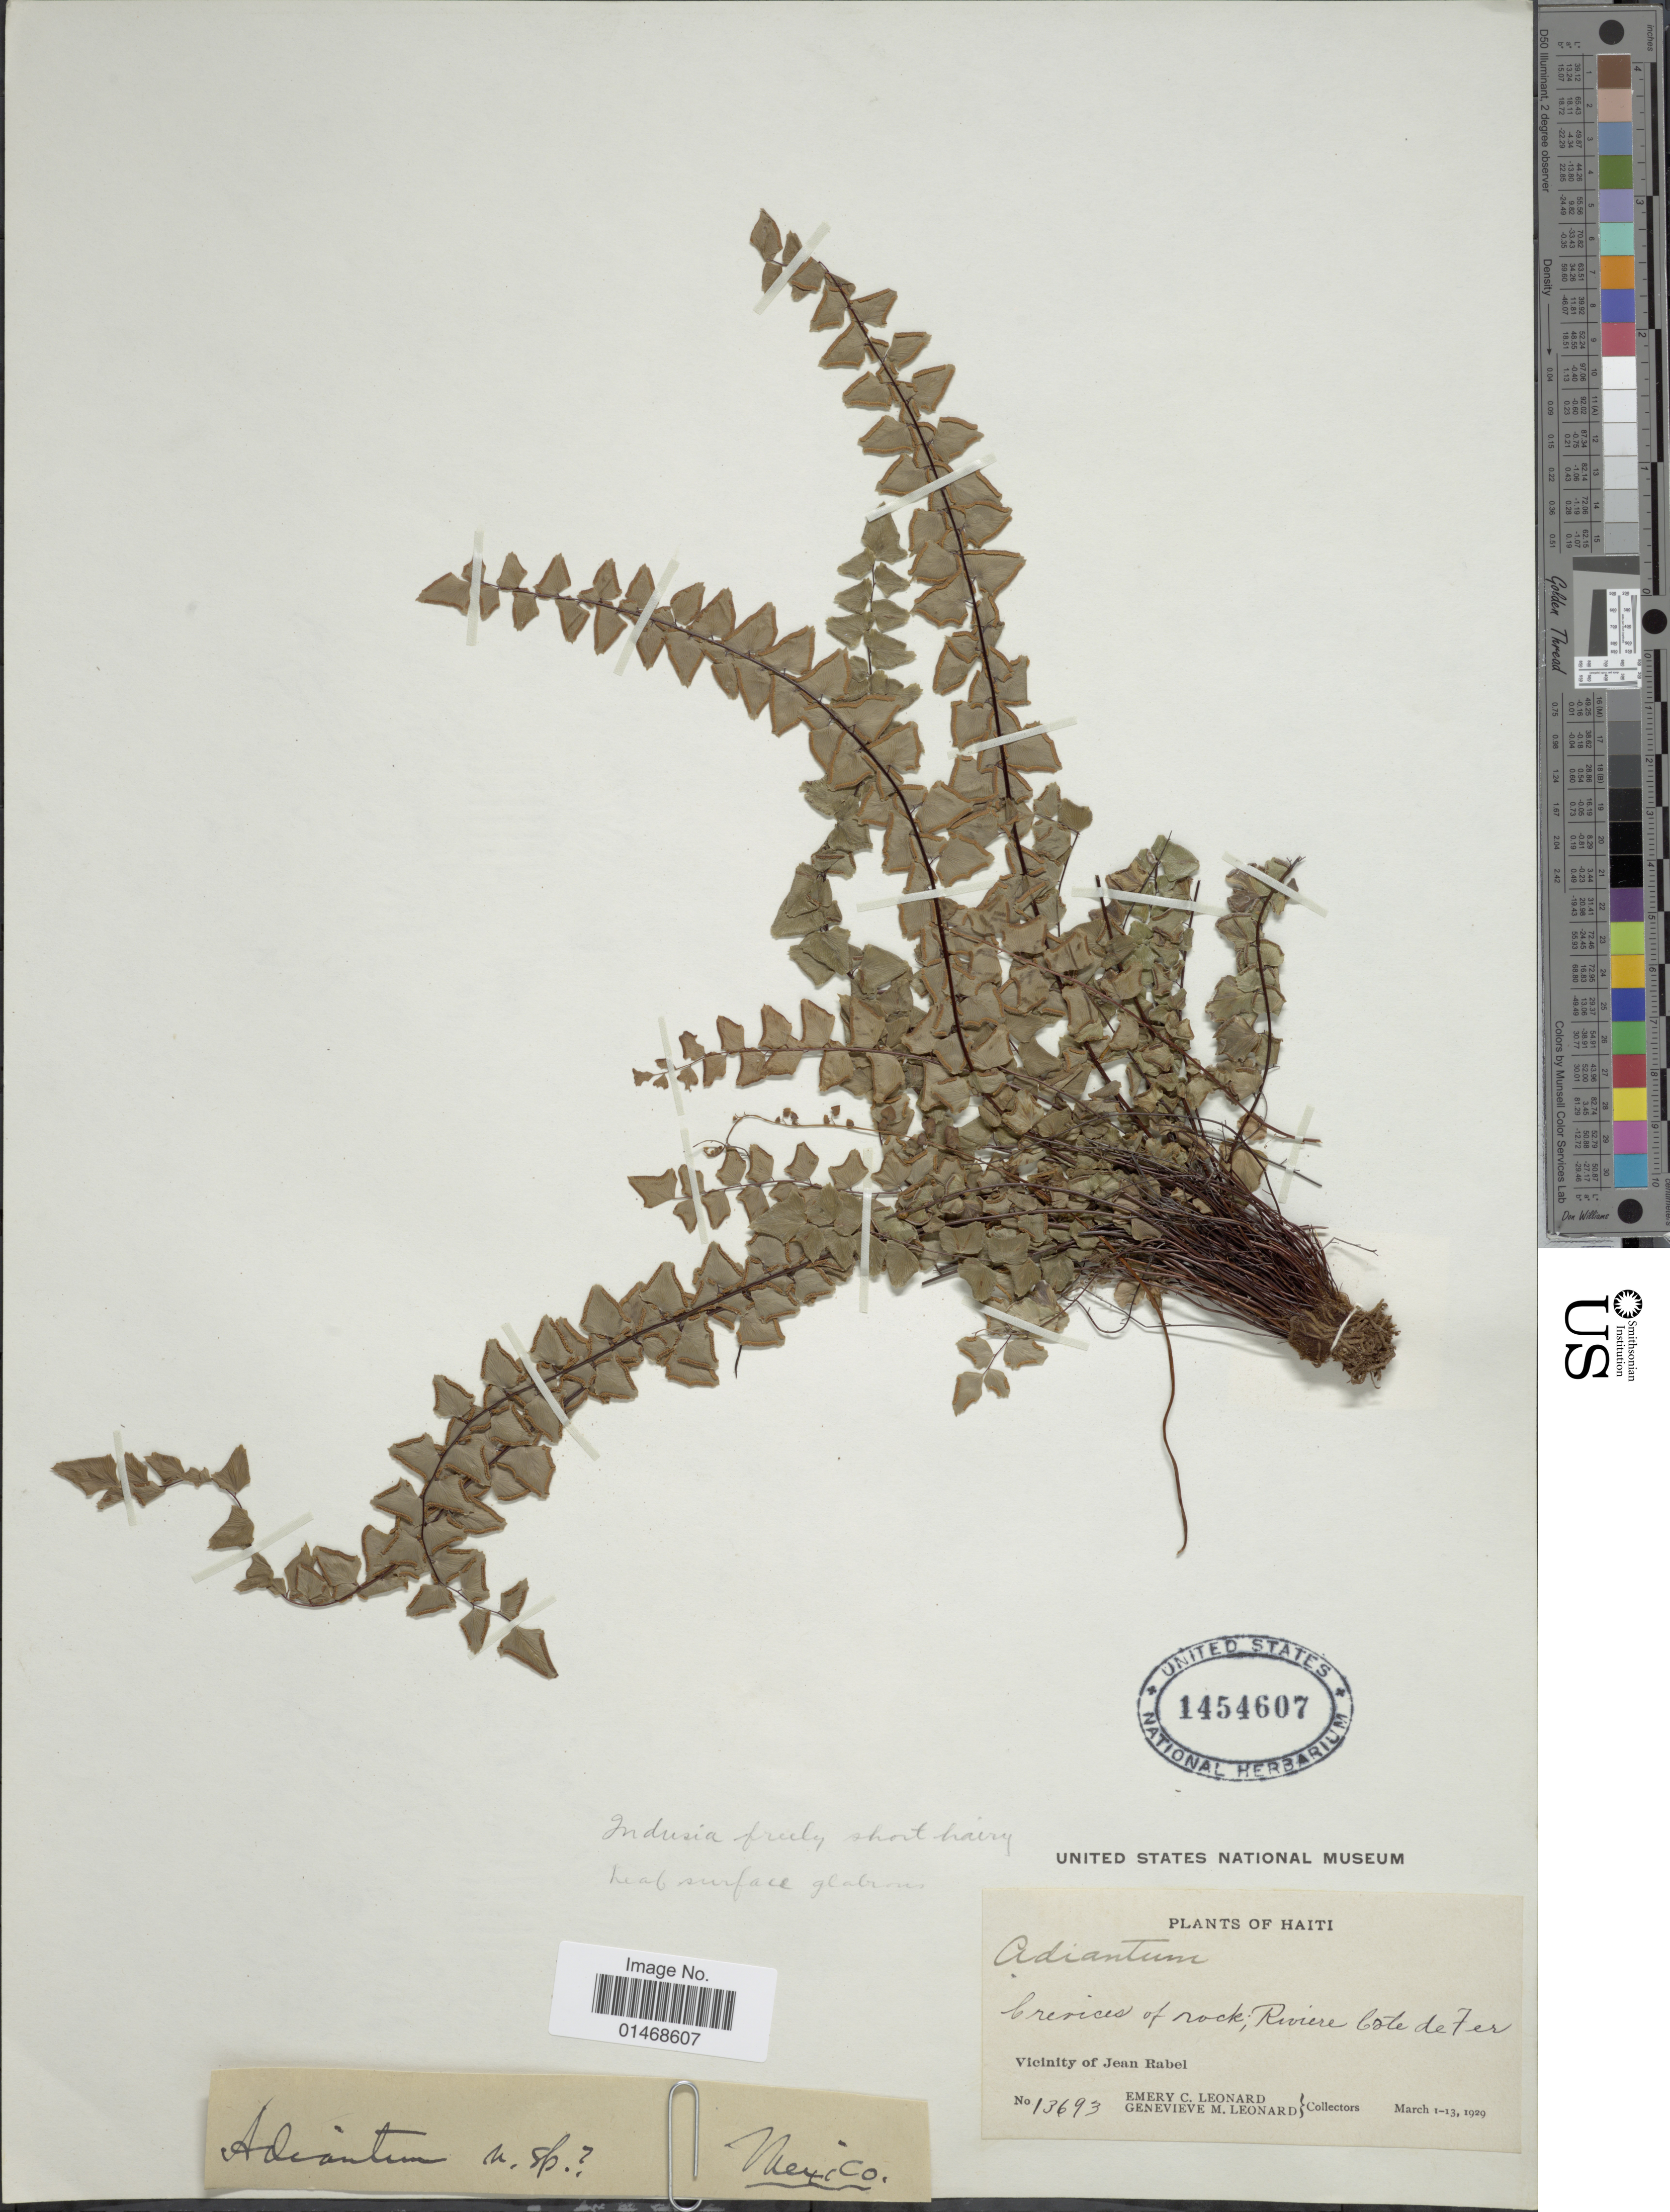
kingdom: Plantae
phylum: Tracheophyta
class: Polypodiopsida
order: Polypodiales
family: Pteridaceae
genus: Adiantum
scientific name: Adiantum sp.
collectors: E. C. Leonard & G. M. Leonard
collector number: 13693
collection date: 1929-03-01/1929-03-13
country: Haiti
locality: Riviere Côte de Fer, Vicinity of Jean Rabel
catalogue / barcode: US 1454607